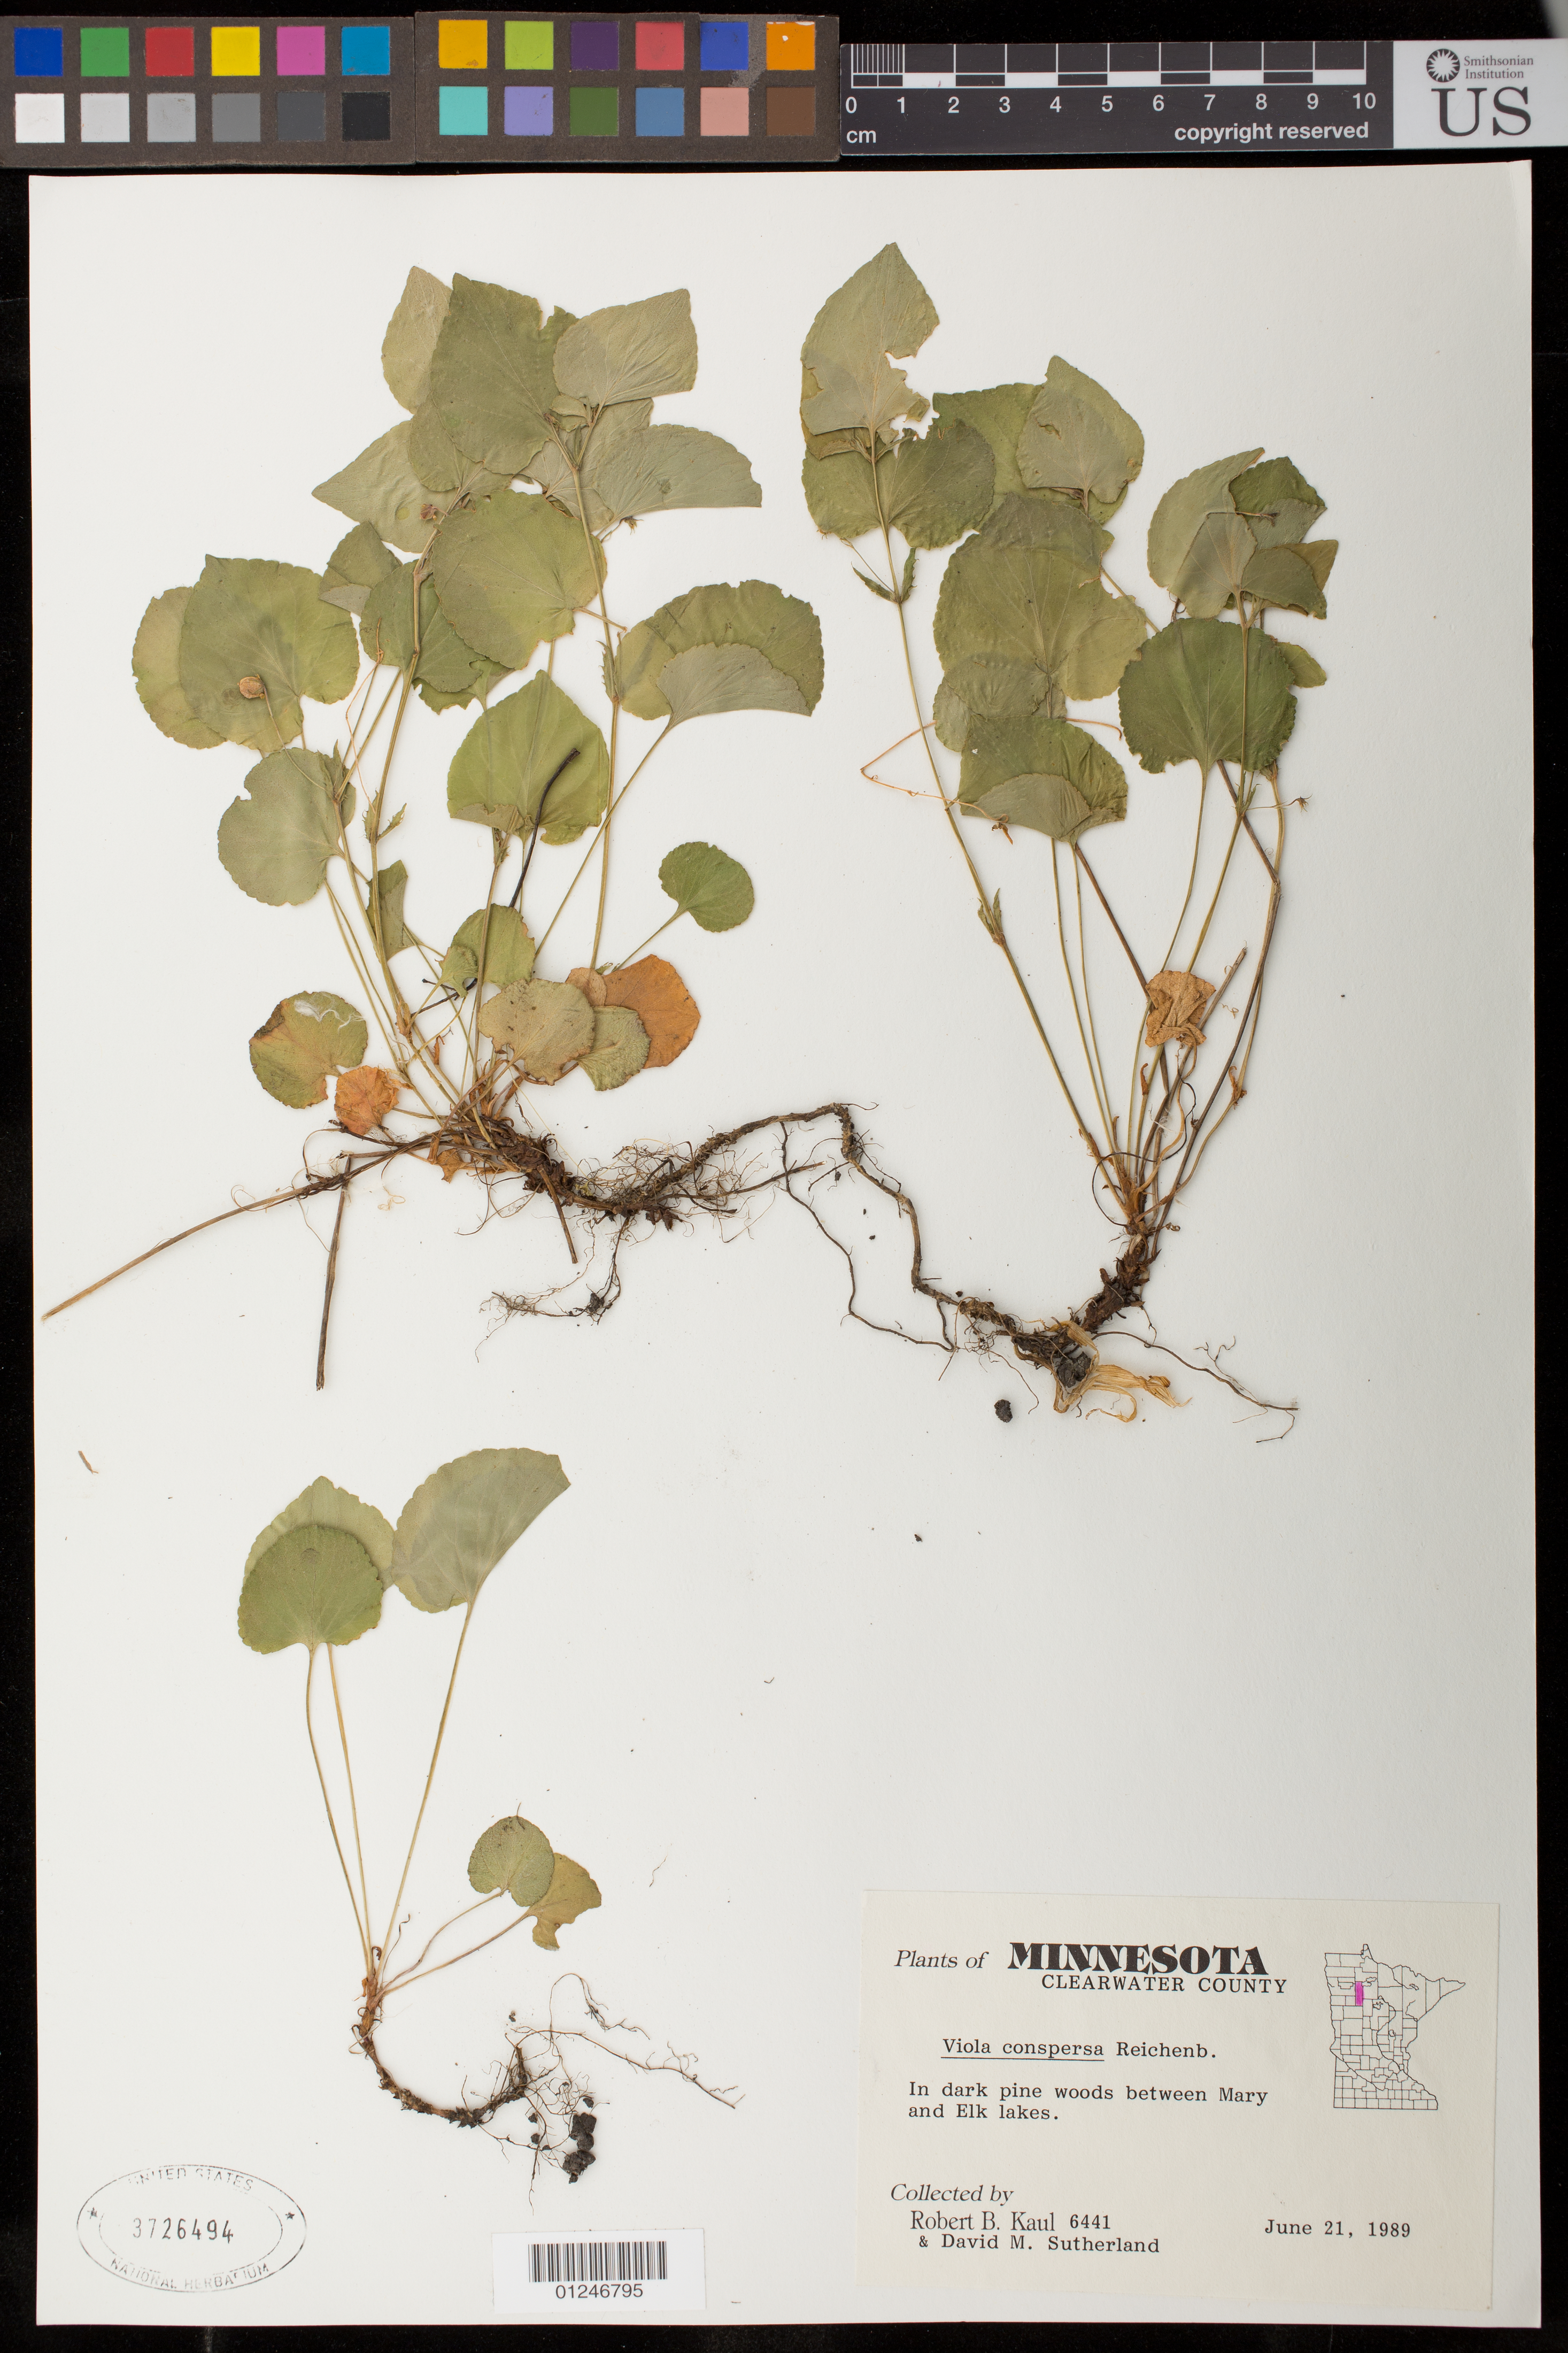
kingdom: Plantae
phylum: Tracheophyta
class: Magnoliopsida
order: Malpighiales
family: Violaceae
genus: Viola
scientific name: Viola conspersa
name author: Rchb.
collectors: R. Kaul & D. Sutherland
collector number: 6441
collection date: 1989-06-21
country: United States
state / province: Minnesota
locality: Clearwater County, In the dark pine woods between Mary and Elk Lakes.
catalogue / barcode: US 3726494